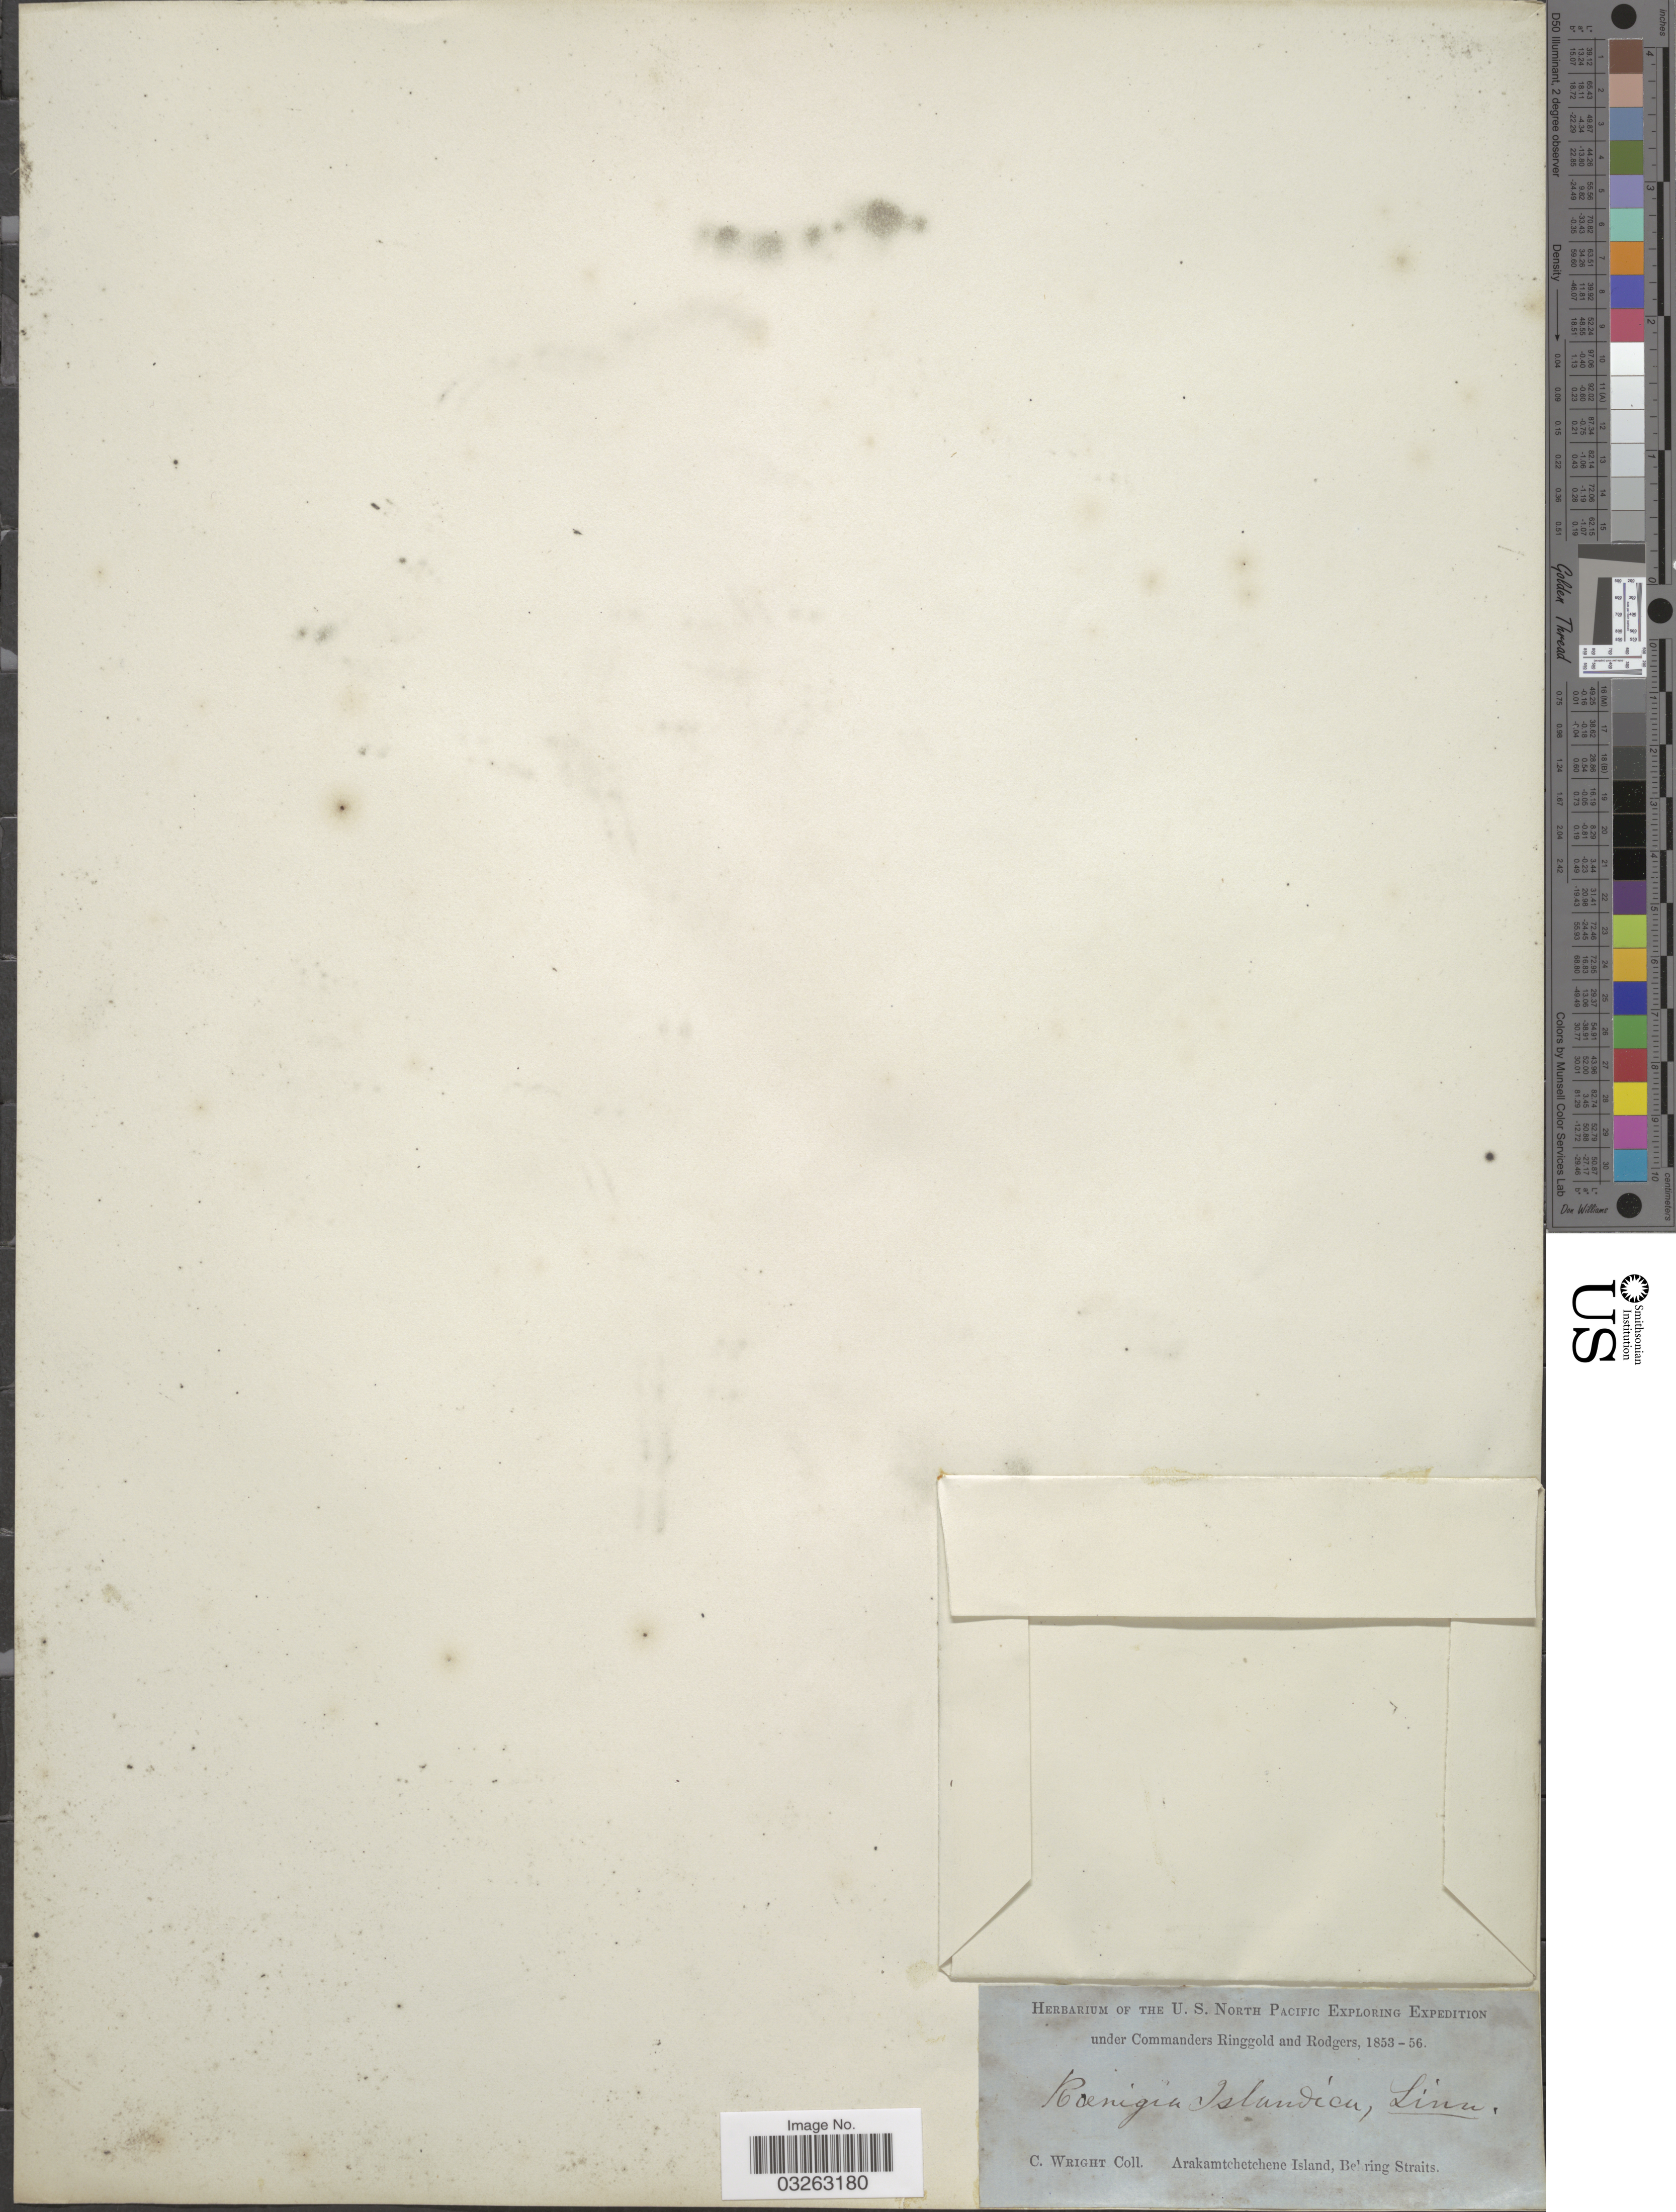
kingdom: Plantae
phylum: Tracheophyta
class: Magnoliopsida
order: Caryophyllales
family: Polygonaceae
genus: Koenigia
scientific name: Koenigia islandica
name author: L.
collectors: C. Wright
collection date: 1853/1856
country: Russian Federation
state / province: Chukotka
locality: U.S. North Pacific, Arakamtchetchene Island, Behring Straits.